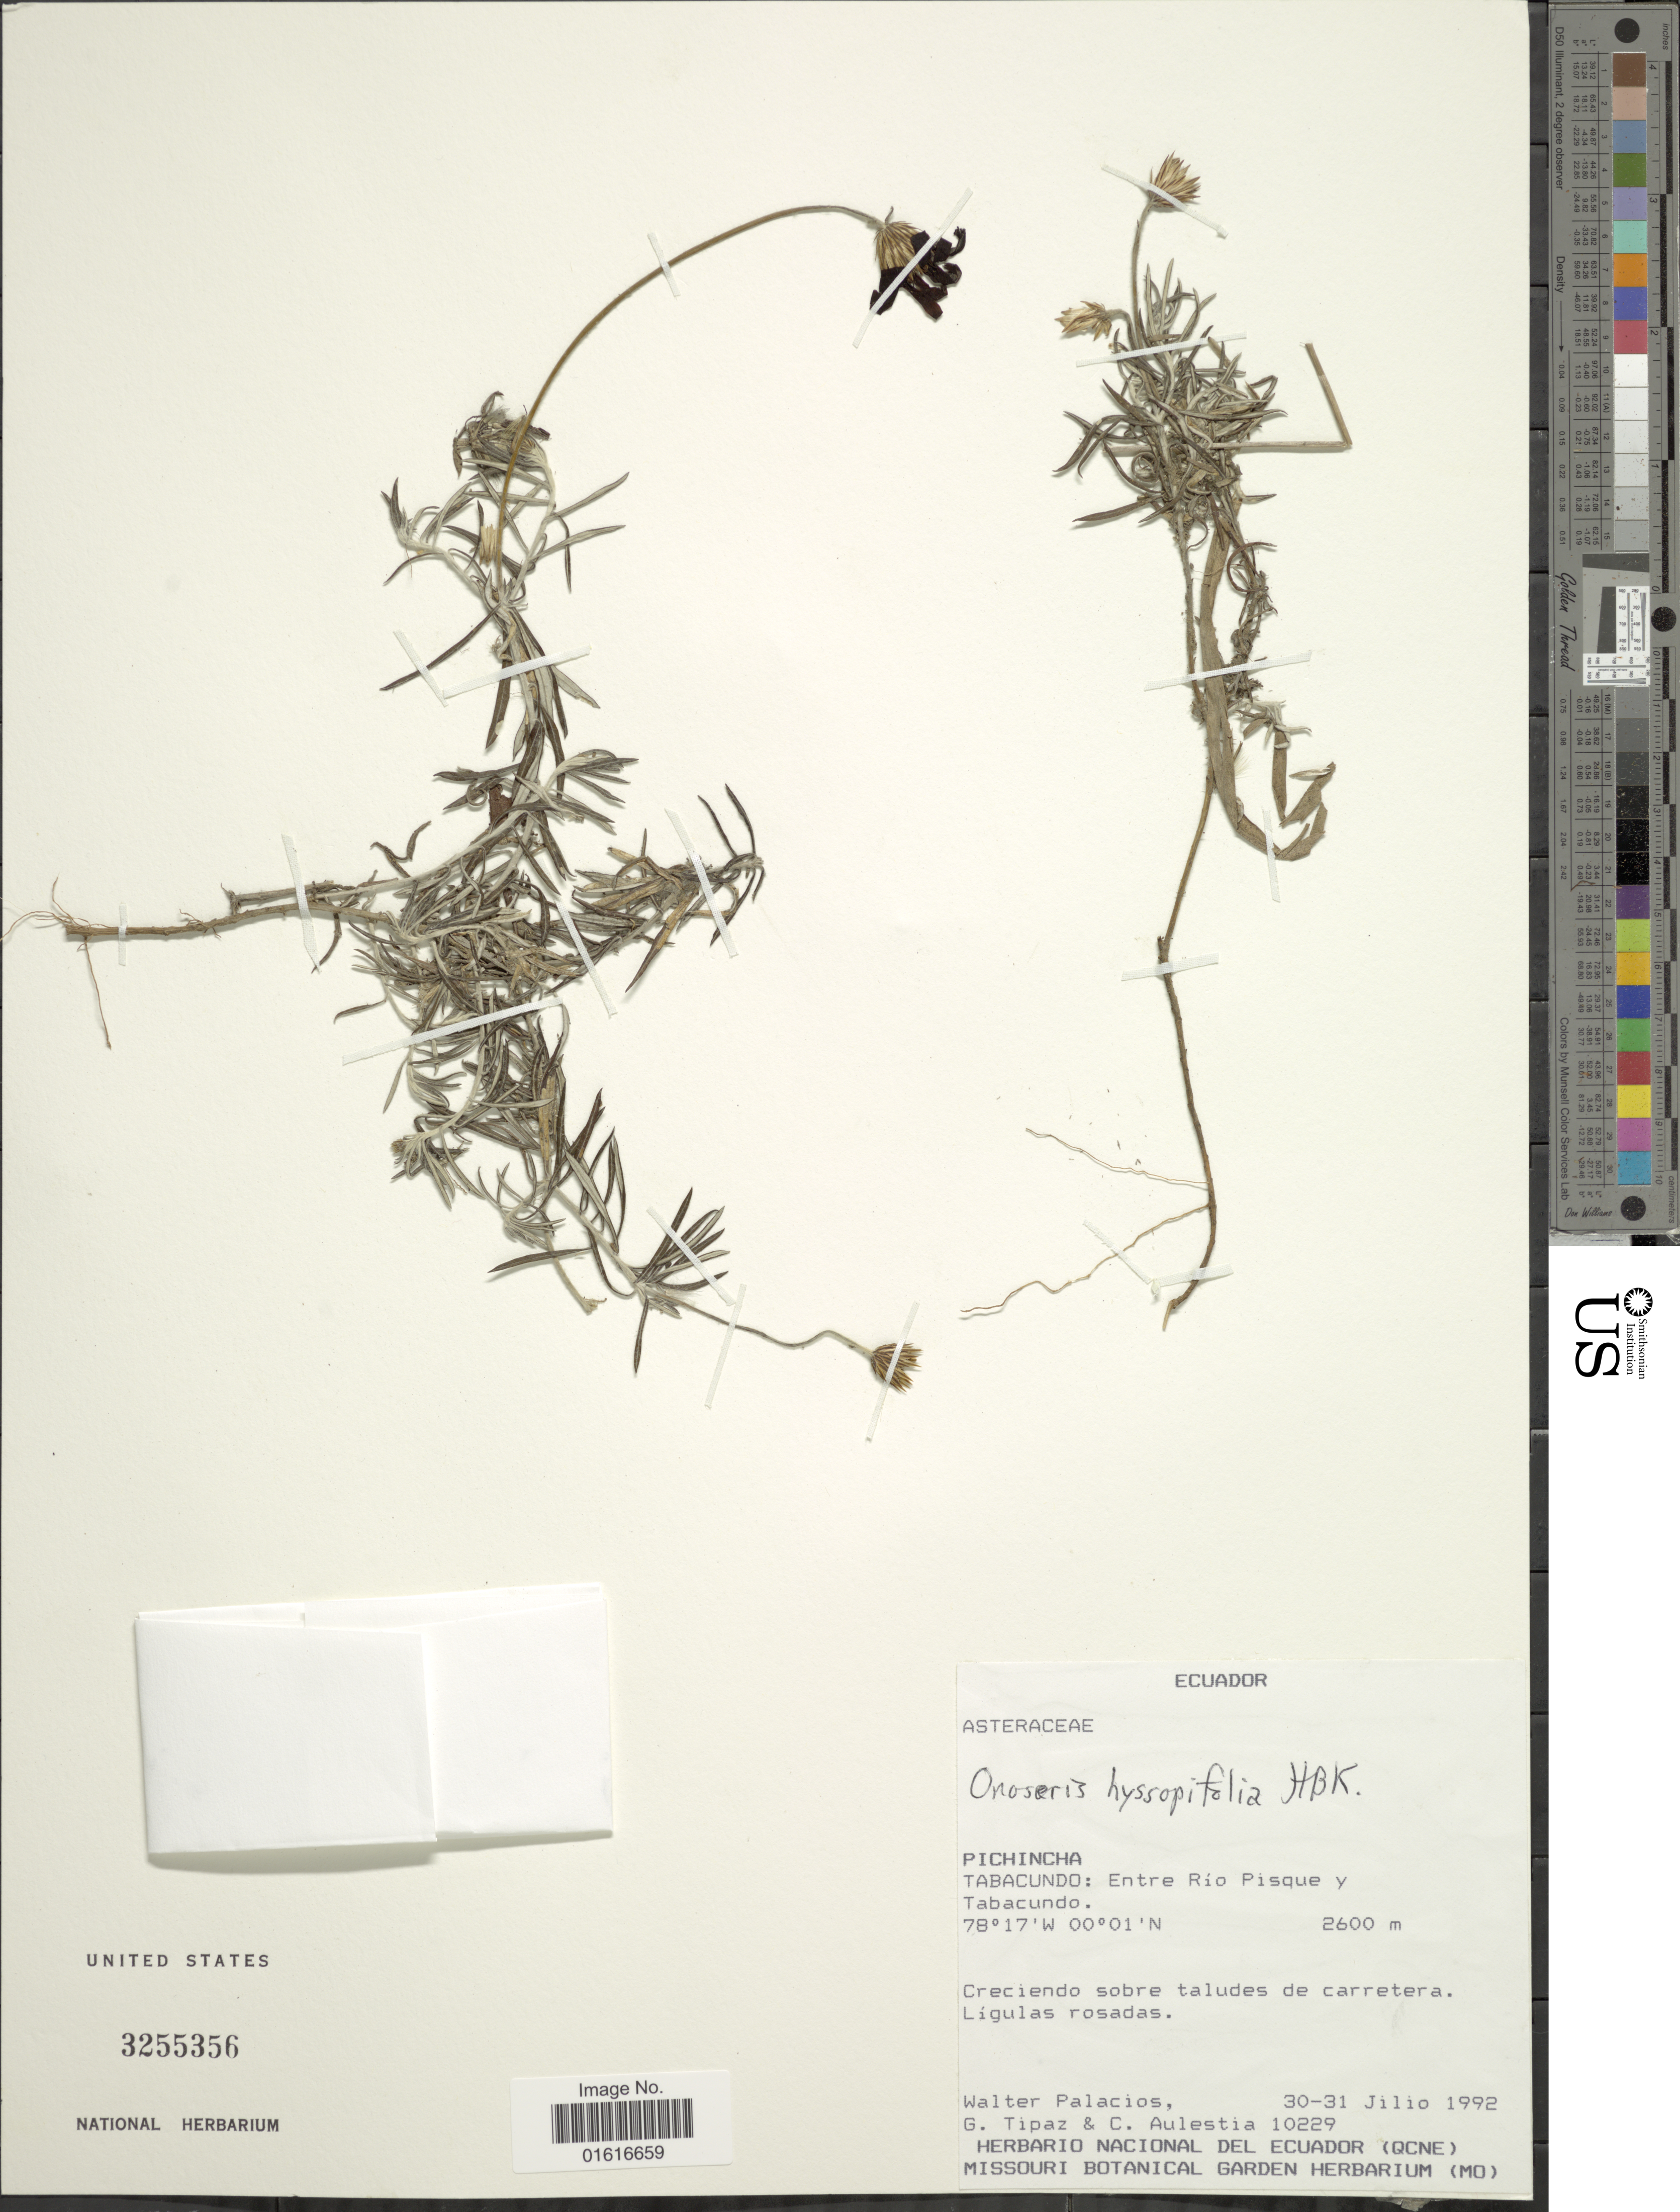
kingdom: Plantae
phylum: Tracheophyta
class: Magnoliopsida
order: Asterales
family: Asteraceae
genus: Onoseris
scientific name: Onoseris hyssopifolia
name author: Kunth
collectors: W. Palacios, G. Tipaz & C. Aulestia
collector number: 10229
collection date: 1992-07-30/1992-07-31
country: Ecuador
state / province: Pichincha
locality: Tabacundo: Entre Rio Pisque y Tabacundo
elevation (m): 2600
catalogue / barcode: US 3255356